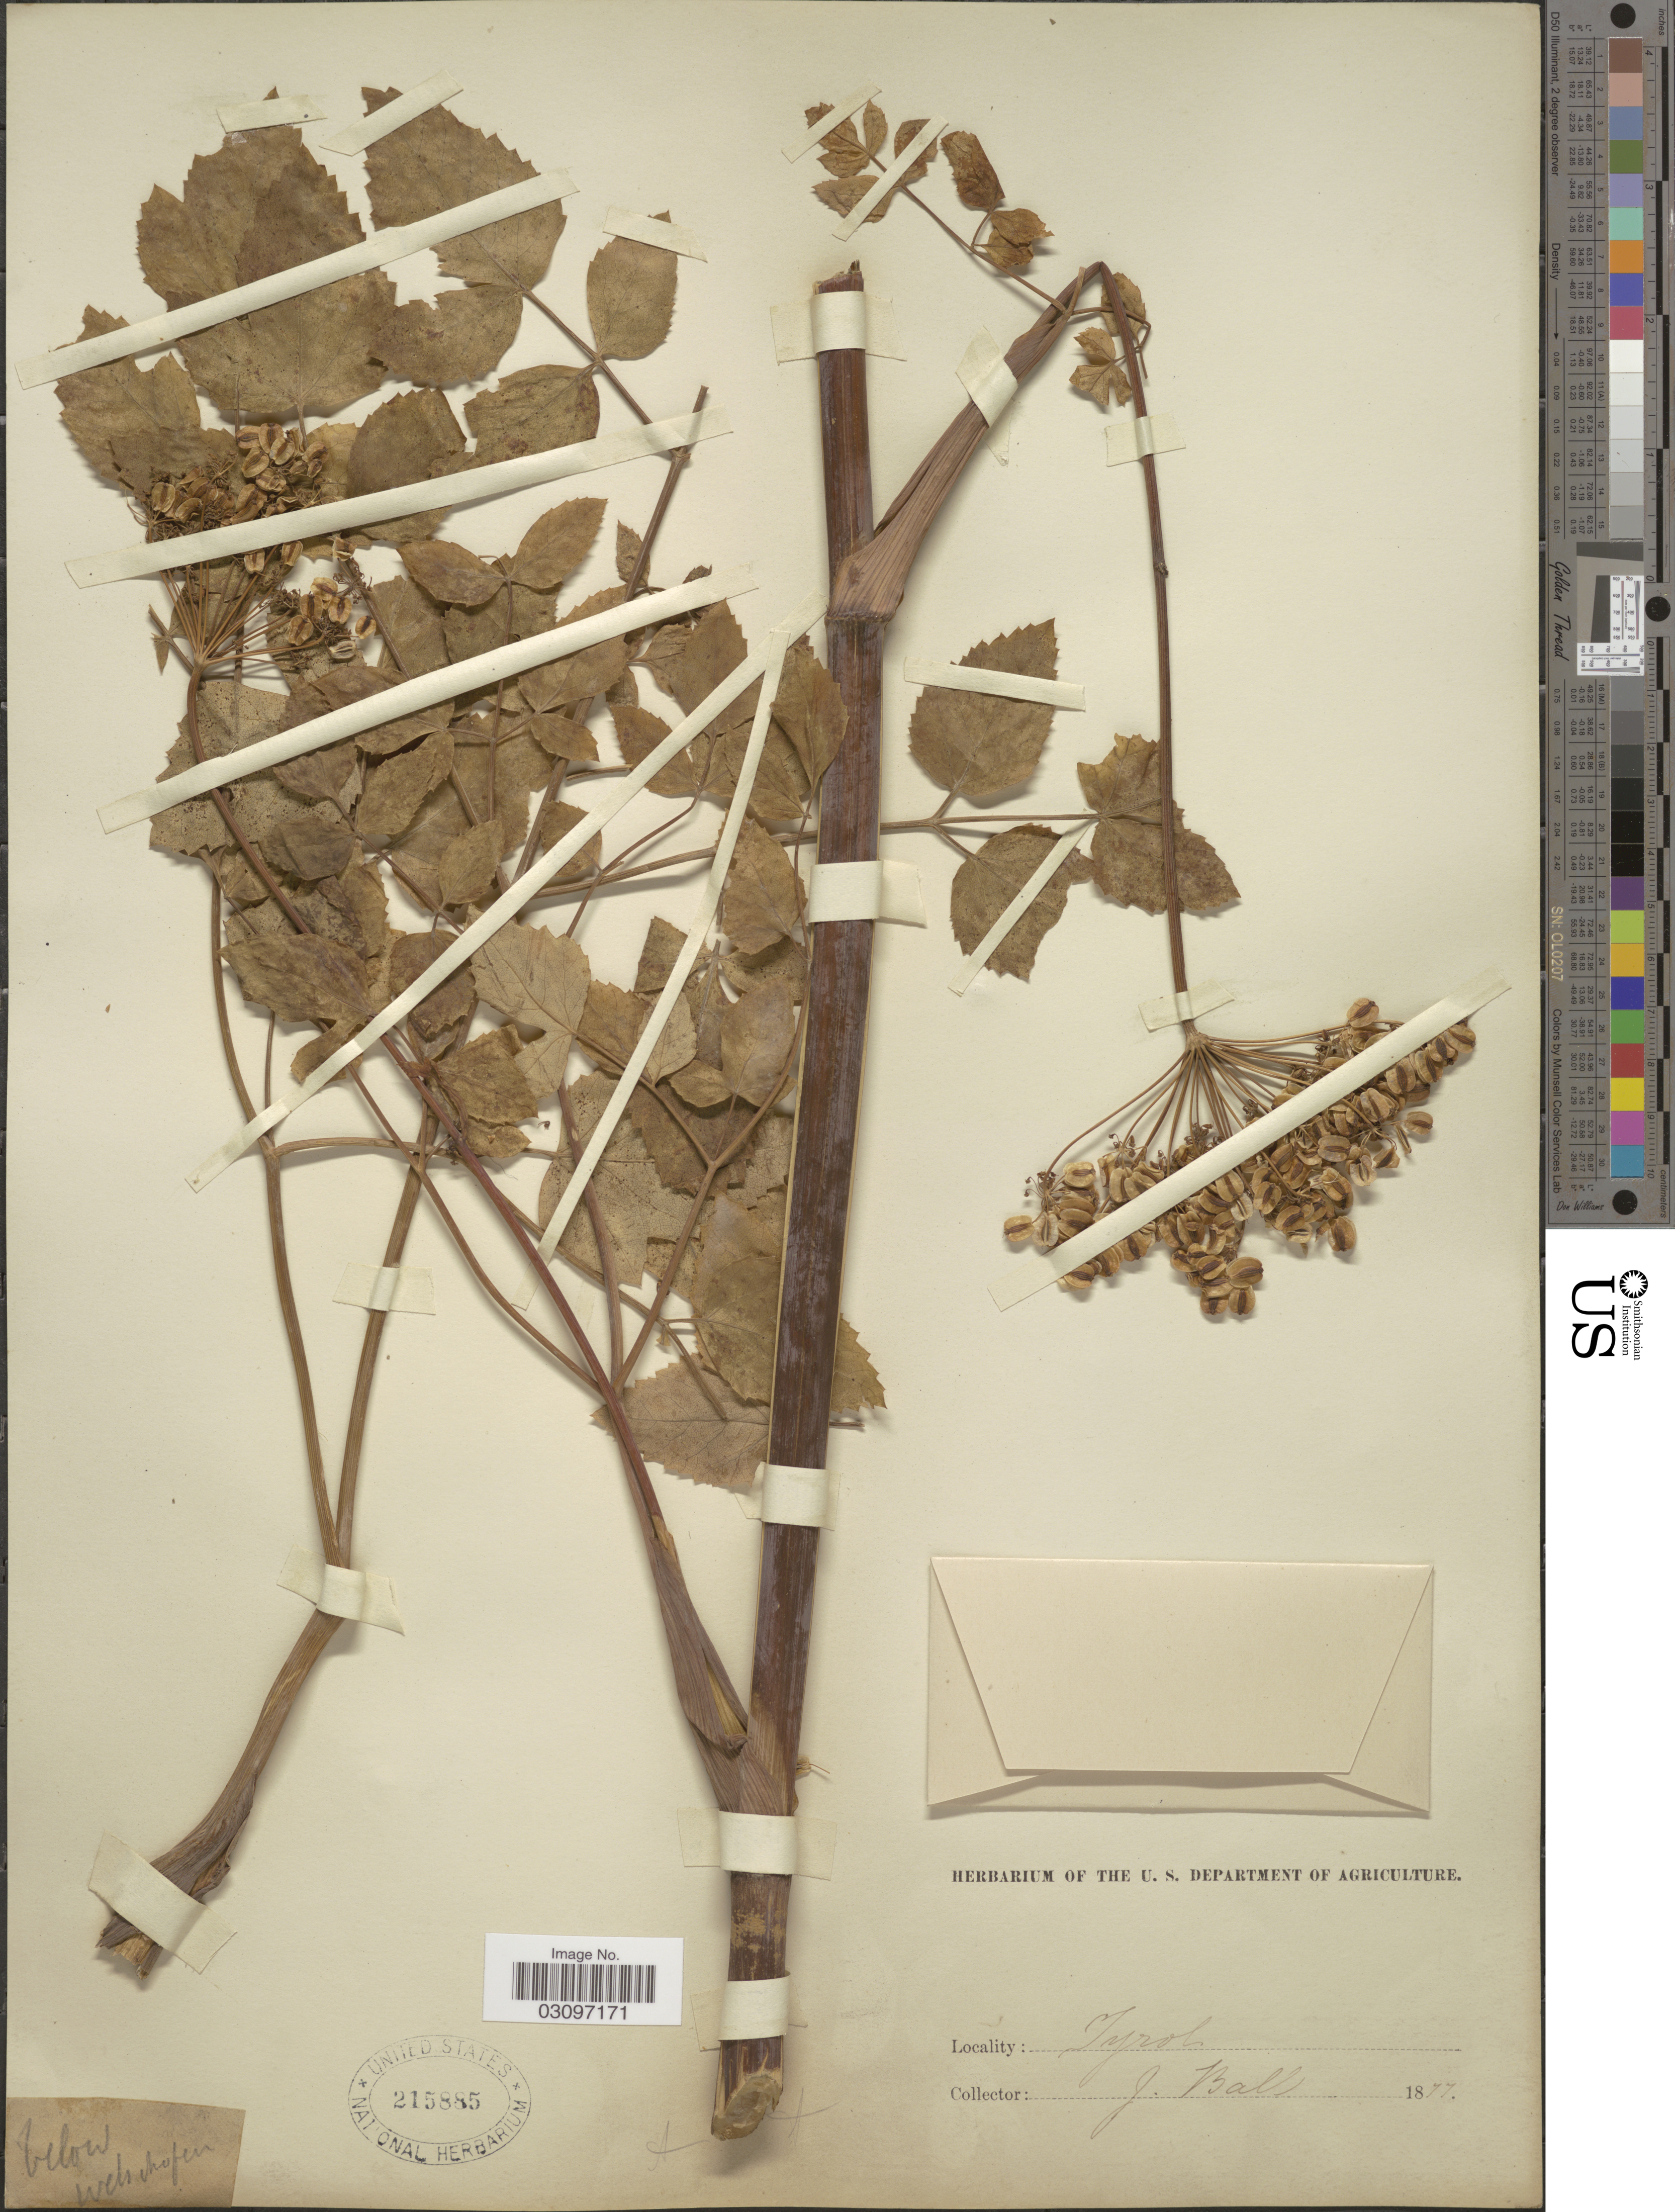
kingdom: Plantae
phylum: Tracheophyta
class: Magnoliopsida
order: Apiales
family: Apiaceae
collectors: J. Ball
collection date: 1877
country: Italy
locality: Tyrol. Below Welschofen. [Welschnofen]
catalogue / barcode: US 215885